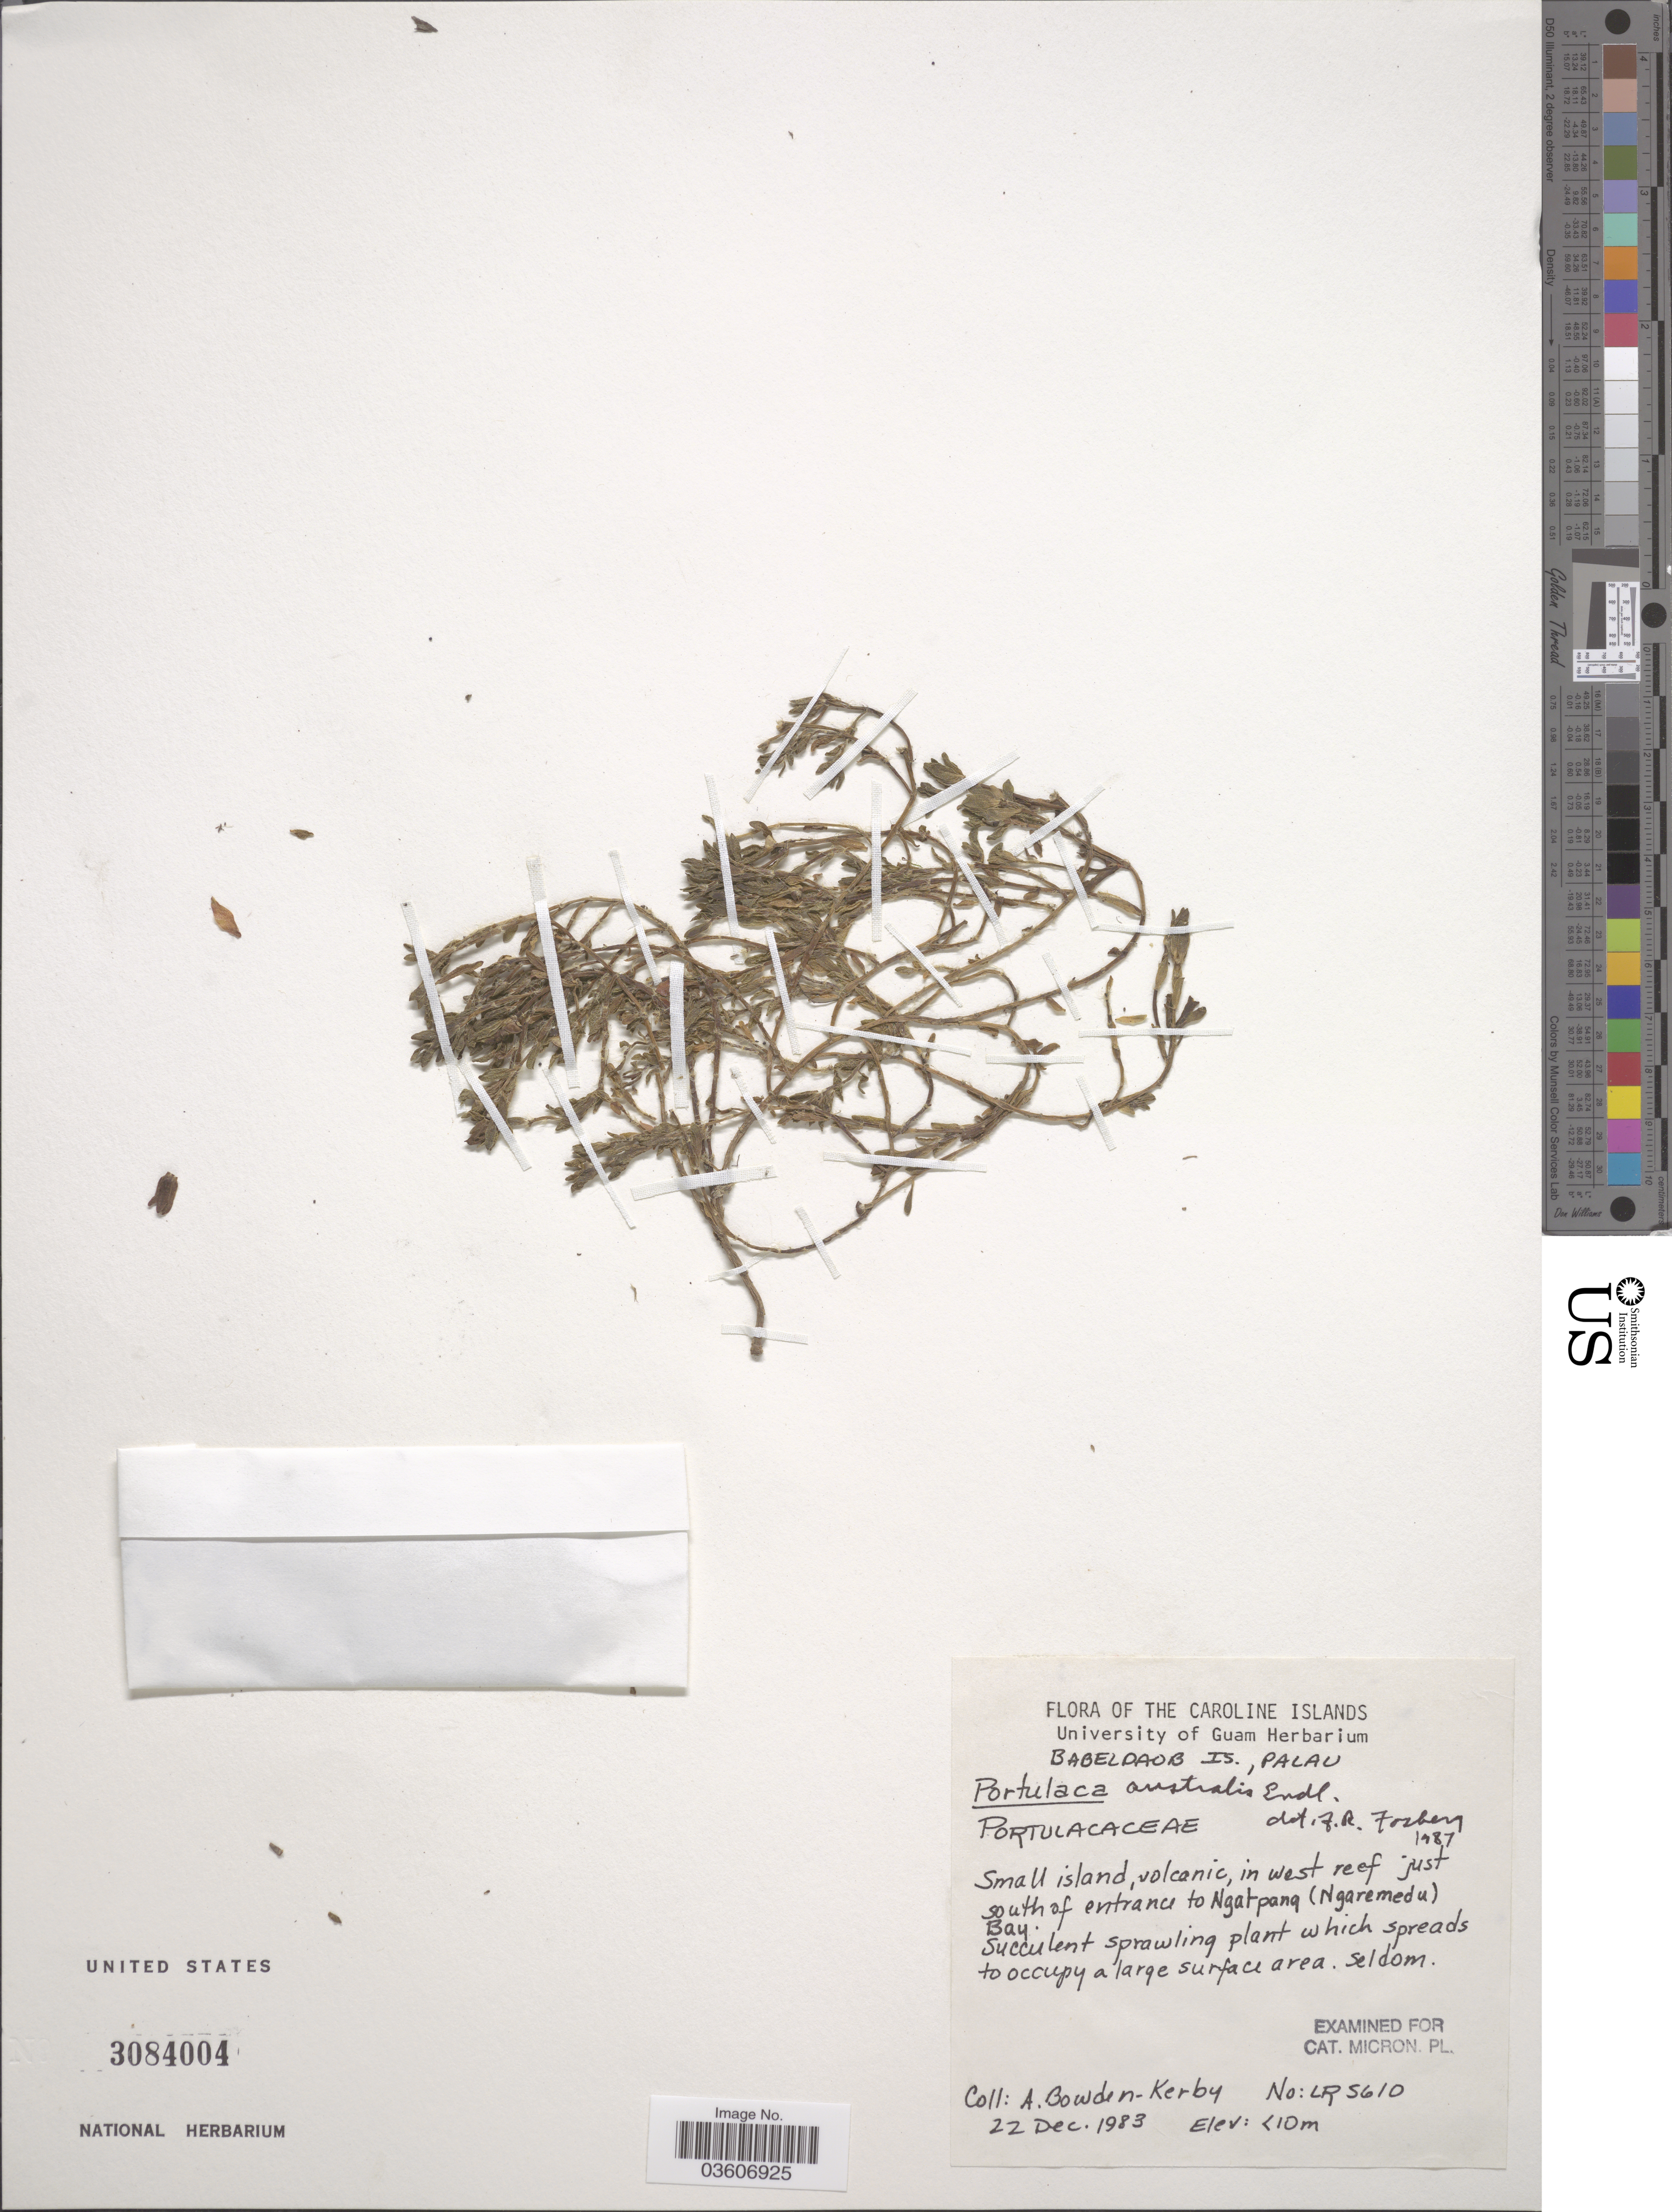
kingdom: Plantae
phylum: Tracheophyta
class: Magnoliopsida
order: Caryophyllales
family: Portulacaceae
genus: Portulaca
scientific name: Portulaca australis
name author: Endl.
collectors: A. Bowden-Kerby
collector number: LR5610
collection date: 1983-12-22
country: Palau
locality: The Caroline Islands. Babeldaob Is., Palau. Small island, volcanic, in west reef just south of entrance to Ngatpang (Ngaremedu) Bay.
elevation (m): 10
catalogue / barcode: US 3084004